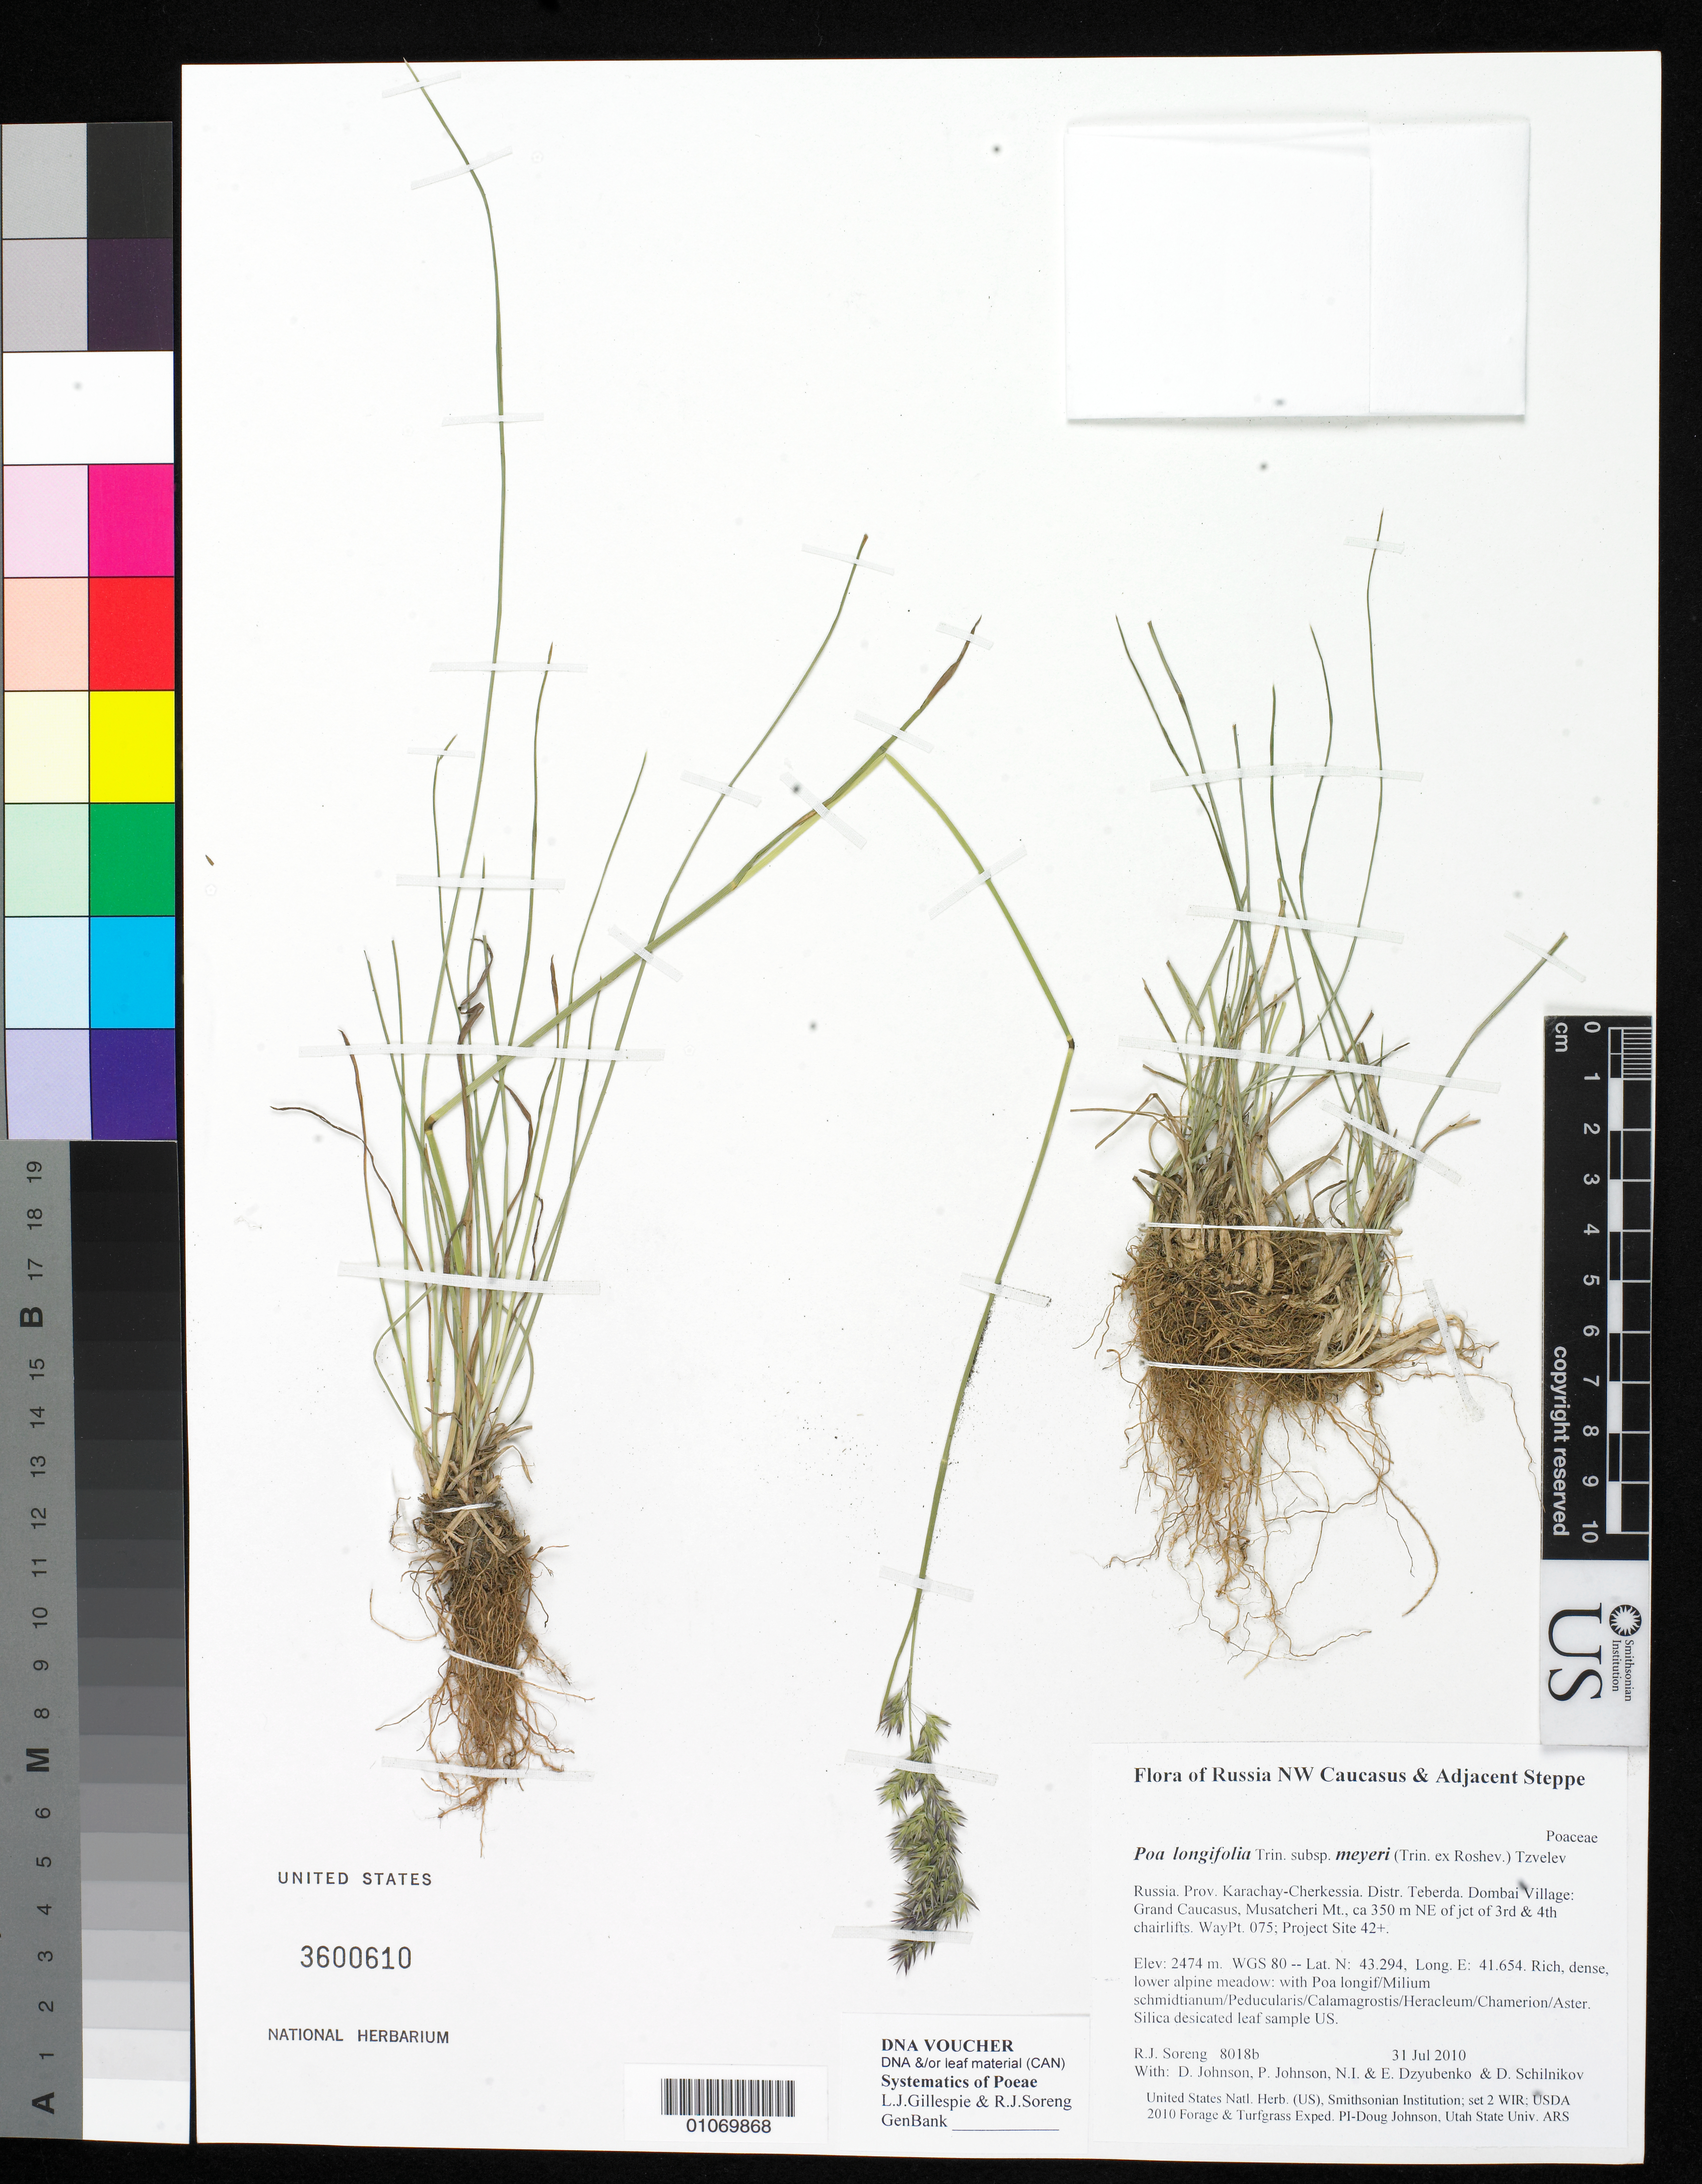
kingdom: Plantae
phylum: Tracheophyta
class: Liliopsida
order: Poales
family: Poaceae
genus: Poa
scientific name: Poa longifolia subsp. meyeri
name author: (Trin. ex Roshev.) Tzvelev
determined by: Soreng, Robert J., Research Associate (BOT), Smithsonian Institution - National Museum of Natural History (UNITED STATES)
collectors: R. J. Soreng, D. Johnson, P. Johnson, N. Dzyubenko, E. Dzyubenko & D. Schilnikov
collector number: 8018-b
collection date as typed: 31 Jul 2010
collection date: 2010-07-31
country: Russian Federation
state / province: Karachay-Cherkess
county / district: Teberda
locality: Dombai Village: Grand Caucasus, Musatcheri Mt., ca 350 m NE of jct of 3rd & 4th chairlifts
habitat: Rich, dense, lower alpine meadow: with Poa longif/Milium schmidtianum/Peducularis/Calamagrostis/Heracleum/Chamerion/Aster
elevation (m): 2474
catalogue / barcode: US 3600610